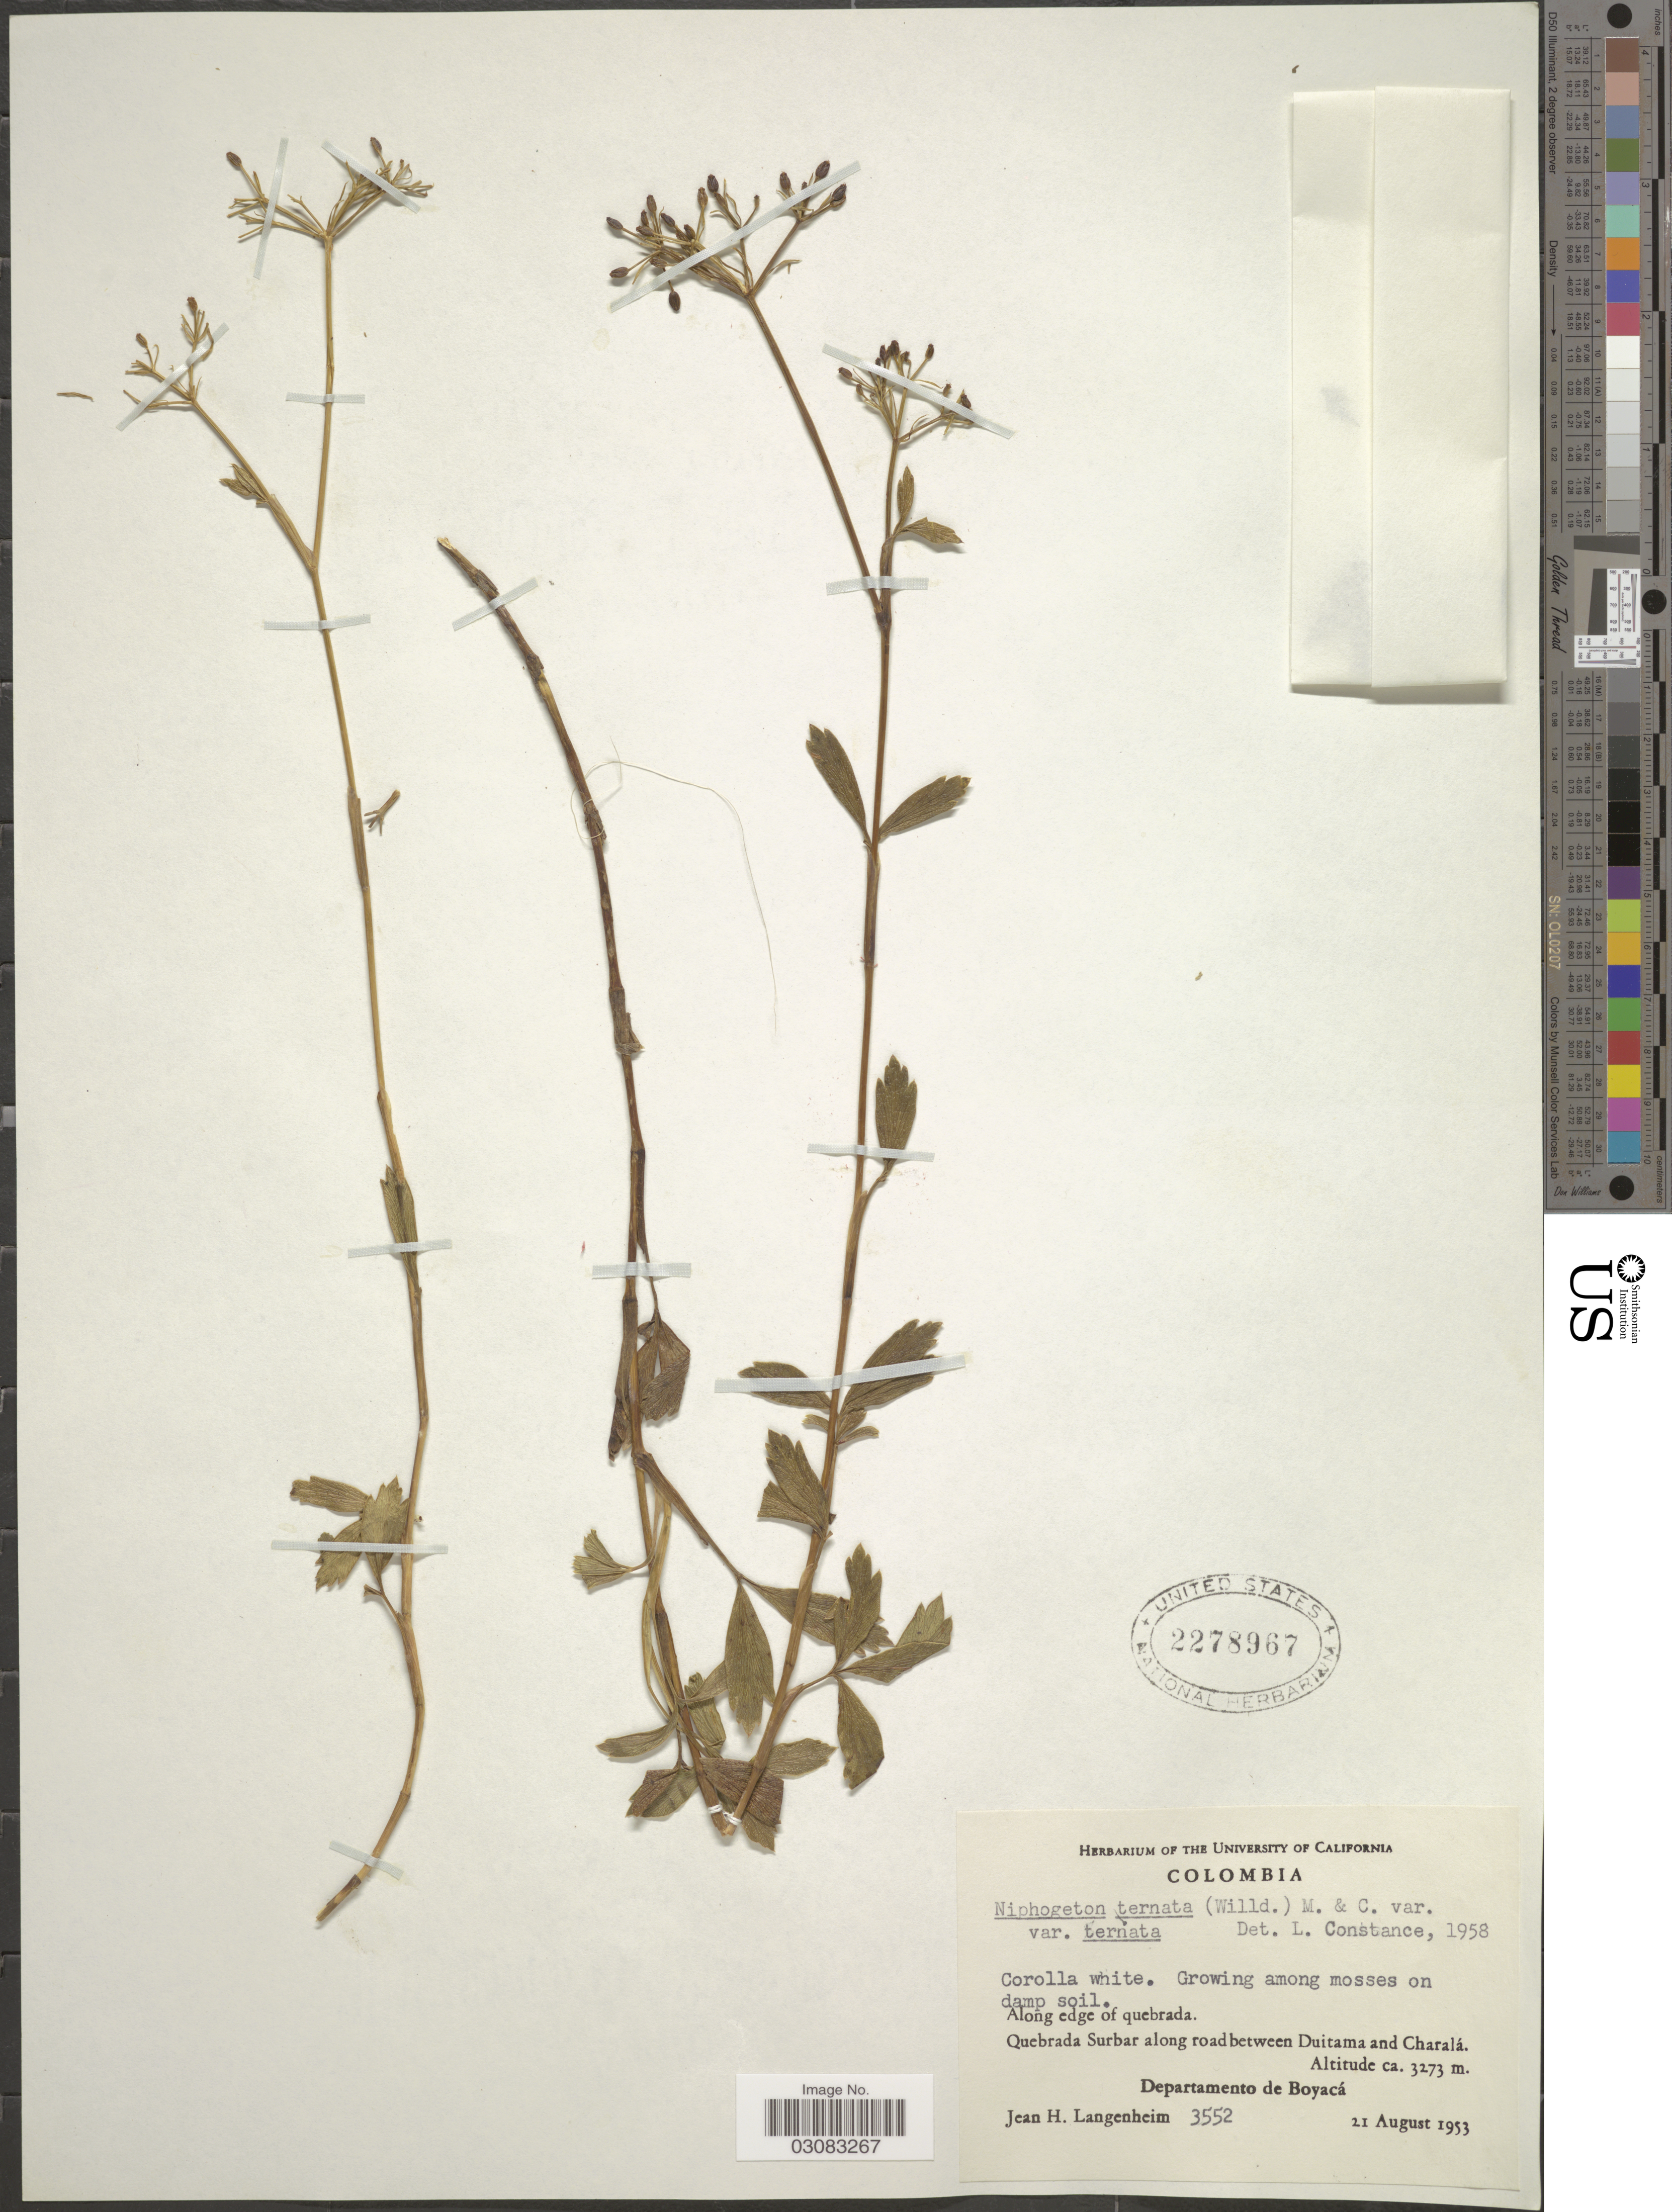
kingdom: Plantae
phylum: Tracheophyta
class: Magnoliopsida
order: Apiales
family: Apiaceae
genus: Niphogeton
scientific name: Niphogeton ternata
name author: (Willd. ex Schltr.) Mathias & Constance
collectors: J. H. Langenheim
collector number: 3552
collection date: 1953-08-21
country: Colombia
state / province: Boyacá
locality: Along edge of quebrada. Quebrada Surbar along road between Duitama and Charalá. Departamento de Boyacá.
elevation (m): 3273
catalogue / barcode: US 2278967